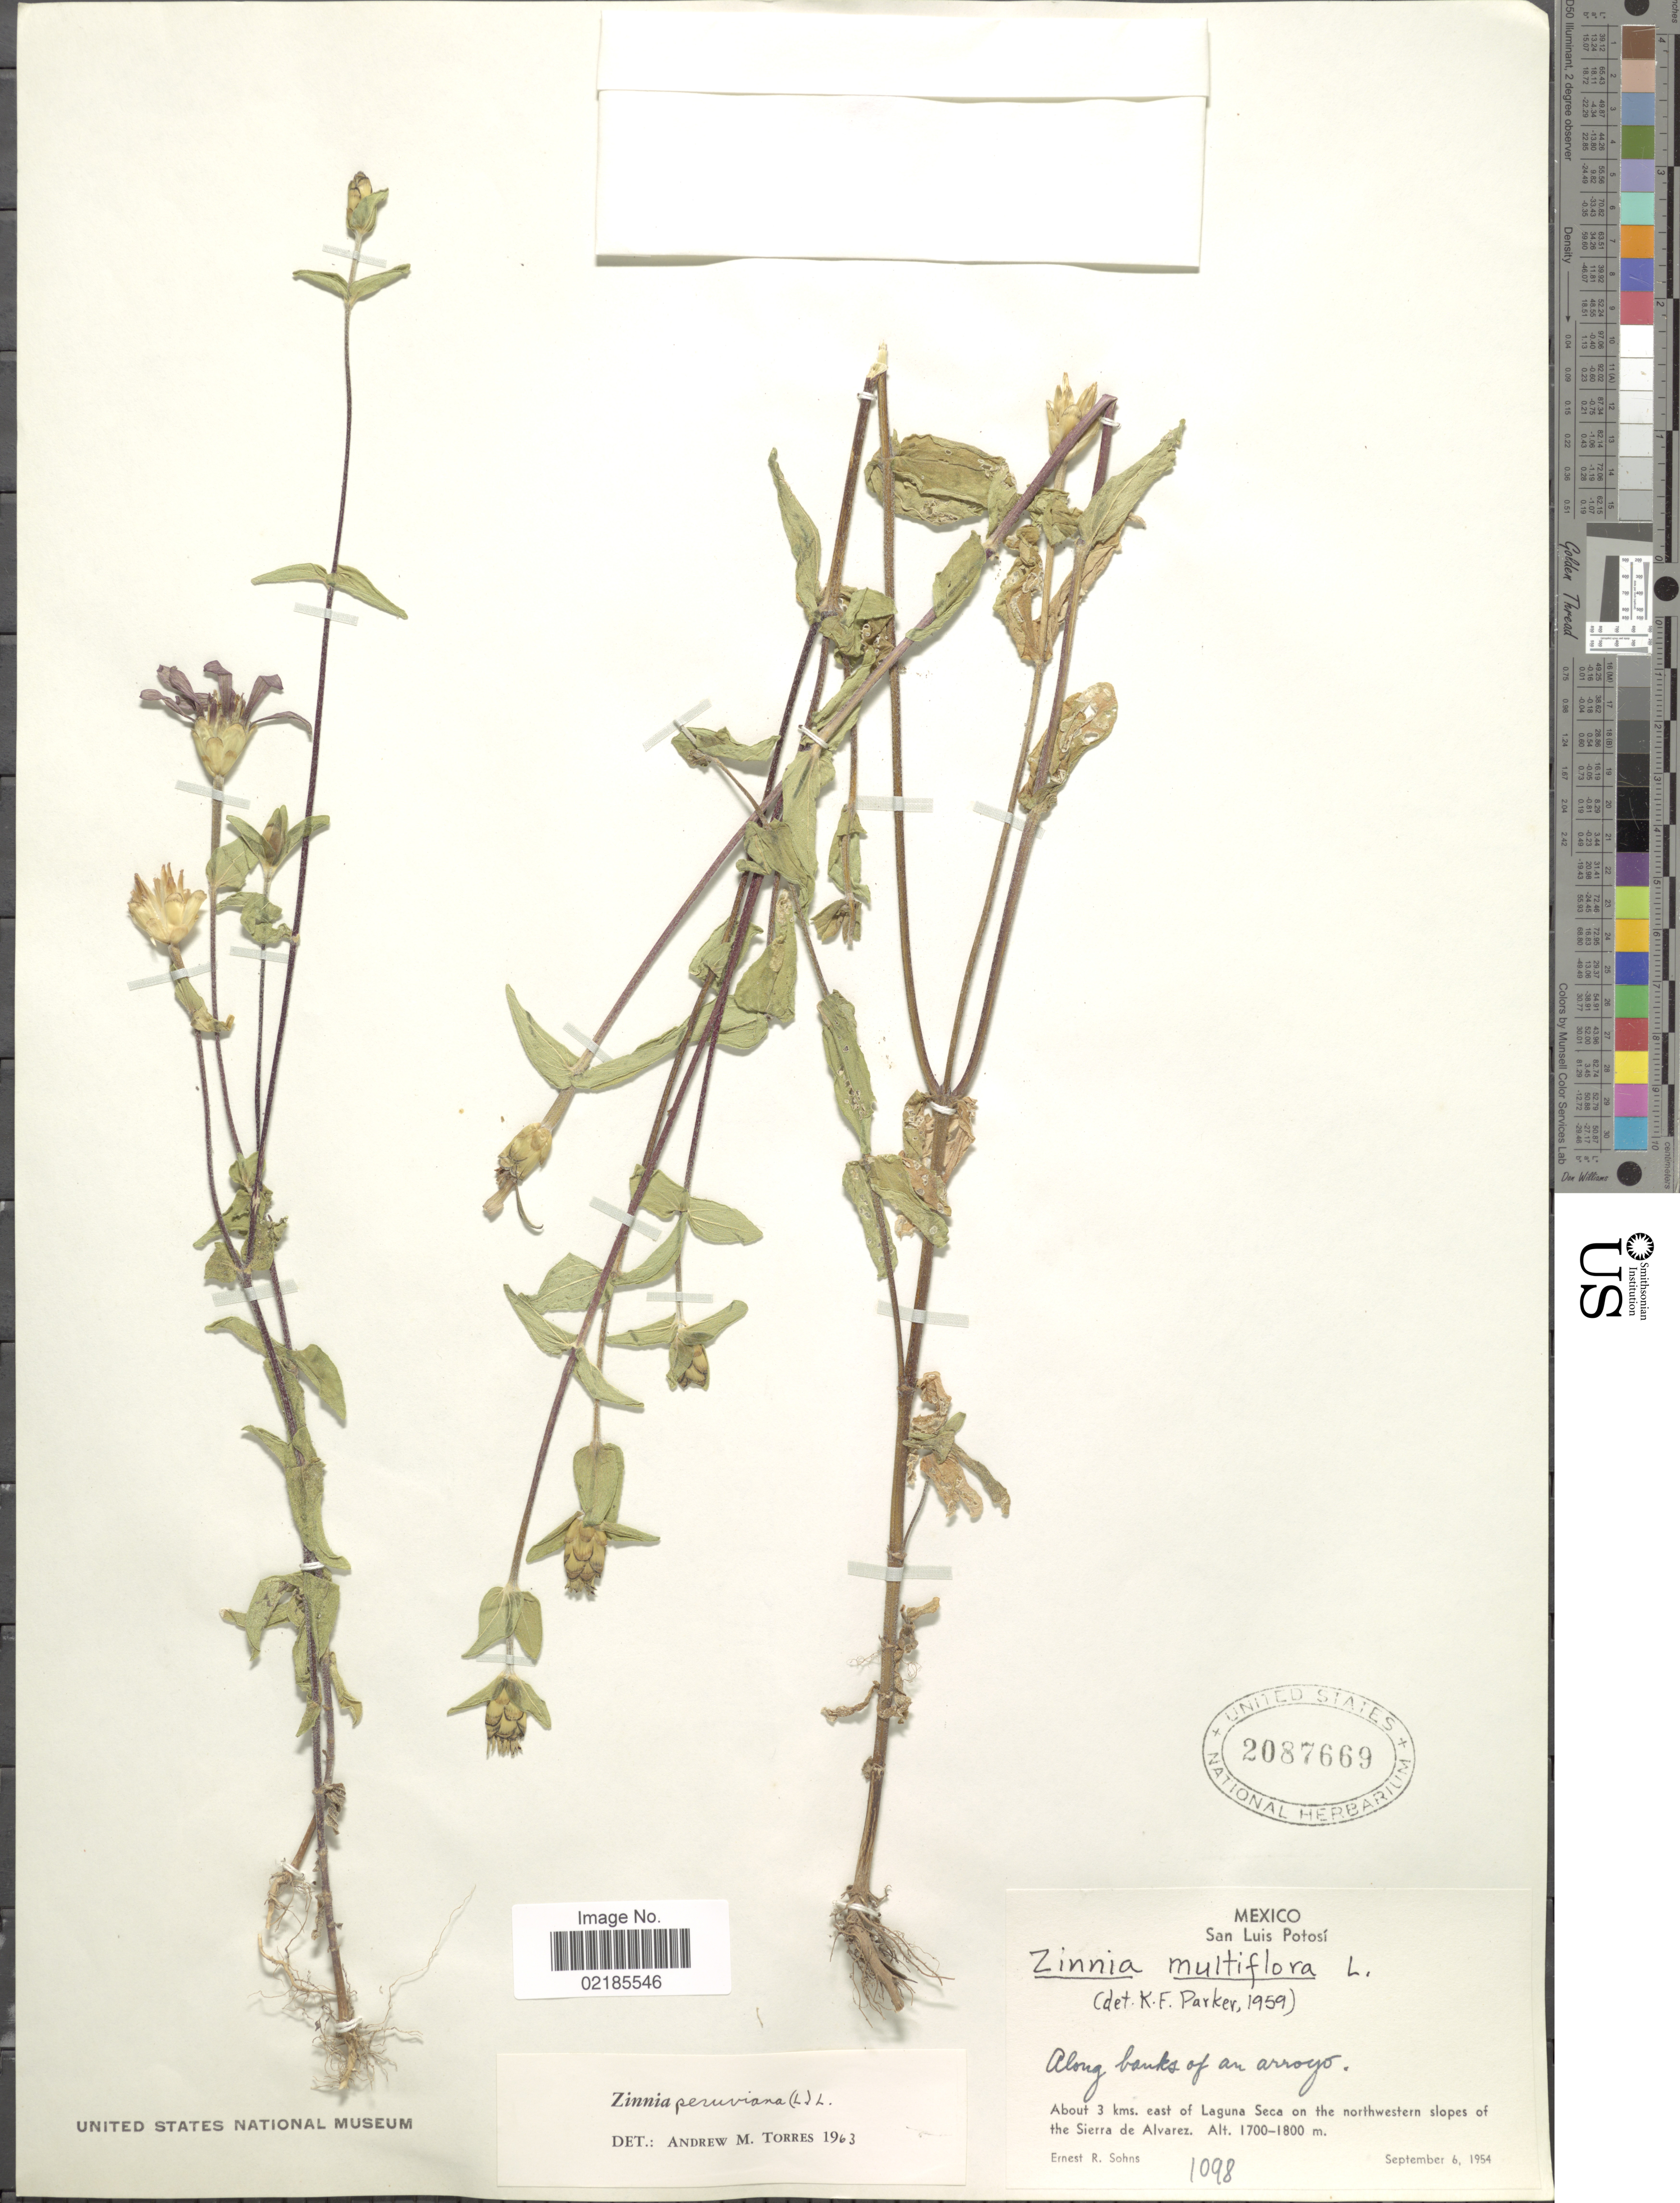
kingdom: Plantae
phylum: Tracheophyta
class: Magnoliopsida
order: Asterales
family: Asteraceae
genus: Zinnia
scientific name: Zinnia peruviana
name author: (L.) L.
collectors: E. R. Sohns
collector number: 1098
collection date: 1954-09-06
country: Mexico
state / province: San Luis Potosí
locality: About 3 kms east of Laguna Seca on the northwestern slopes of the Sierra de Alvarez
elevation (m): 1700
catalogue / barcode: US 2087669